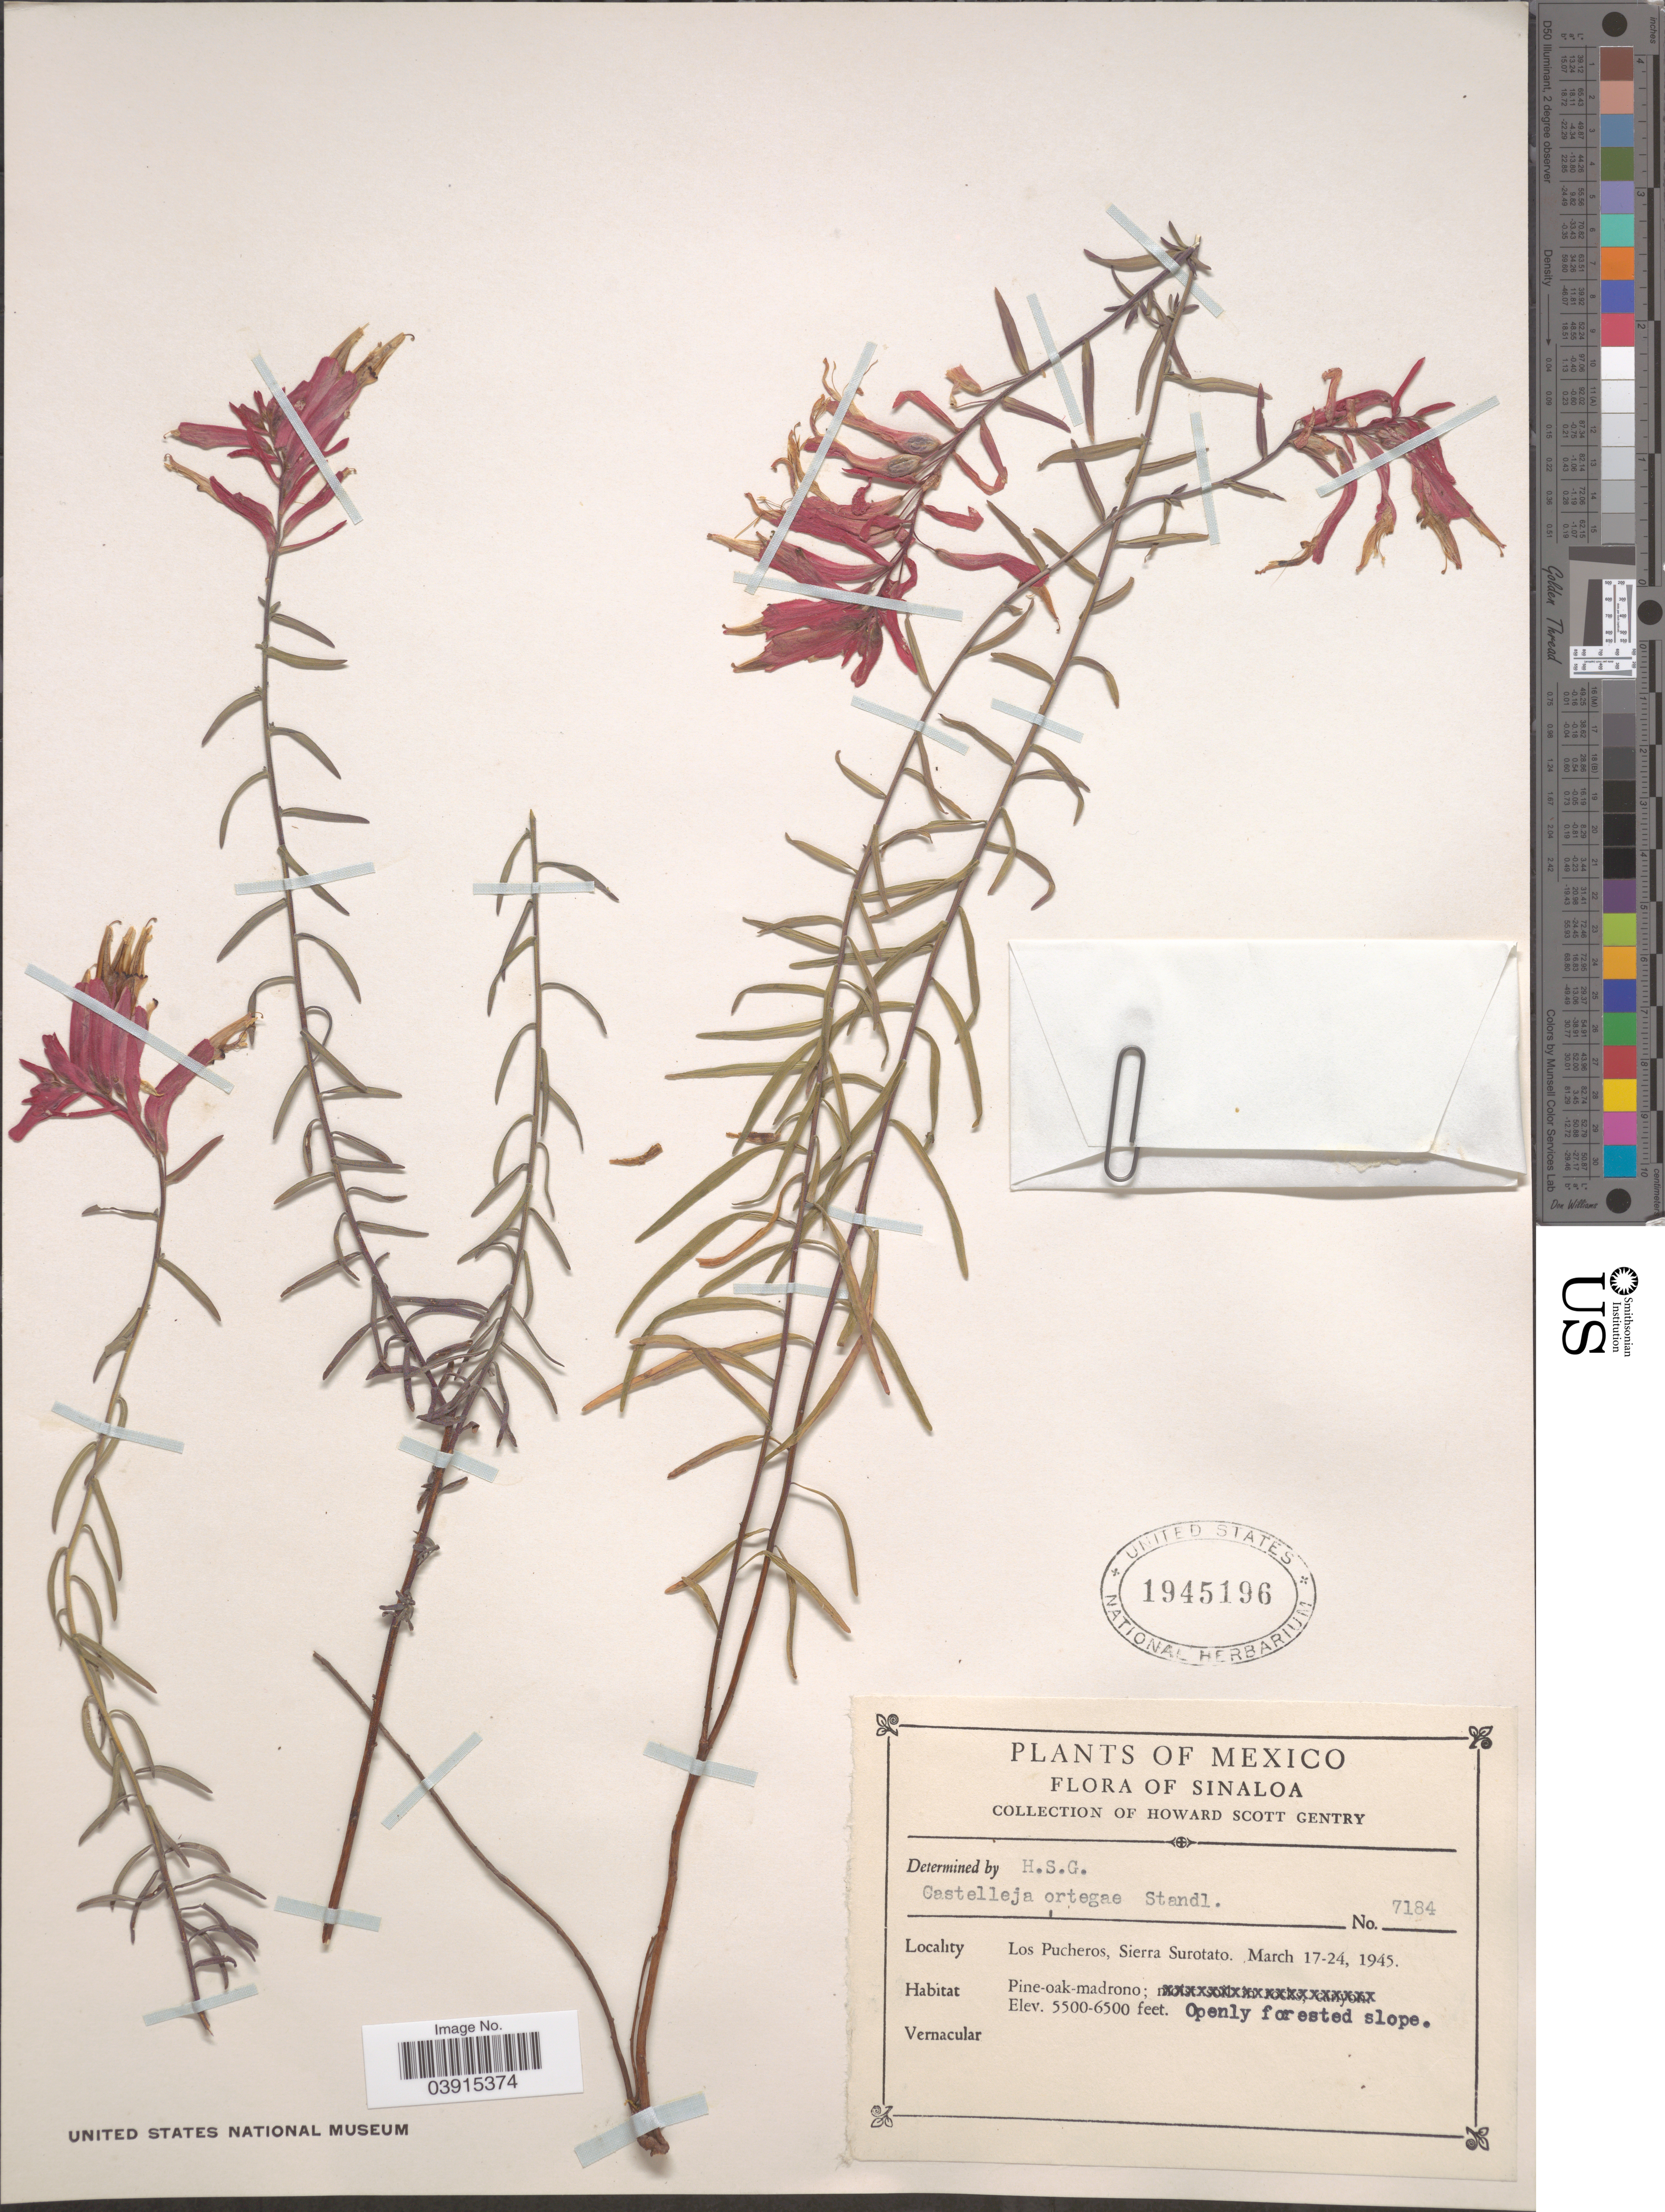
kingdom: Plantae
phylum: Tracheophyta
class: Magnoliopsida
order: Lamiales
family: Orobanchaceae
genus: Castilleja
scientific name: Castilleja ortegae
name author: Standl.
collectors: H. S. Gentry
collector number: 7184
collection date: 1945-03-17/1945-03-24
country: Mexico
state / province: Sinaloa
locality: Los Pucheros, Sierra Surotato.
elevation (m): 1676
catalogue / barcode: US 1945196